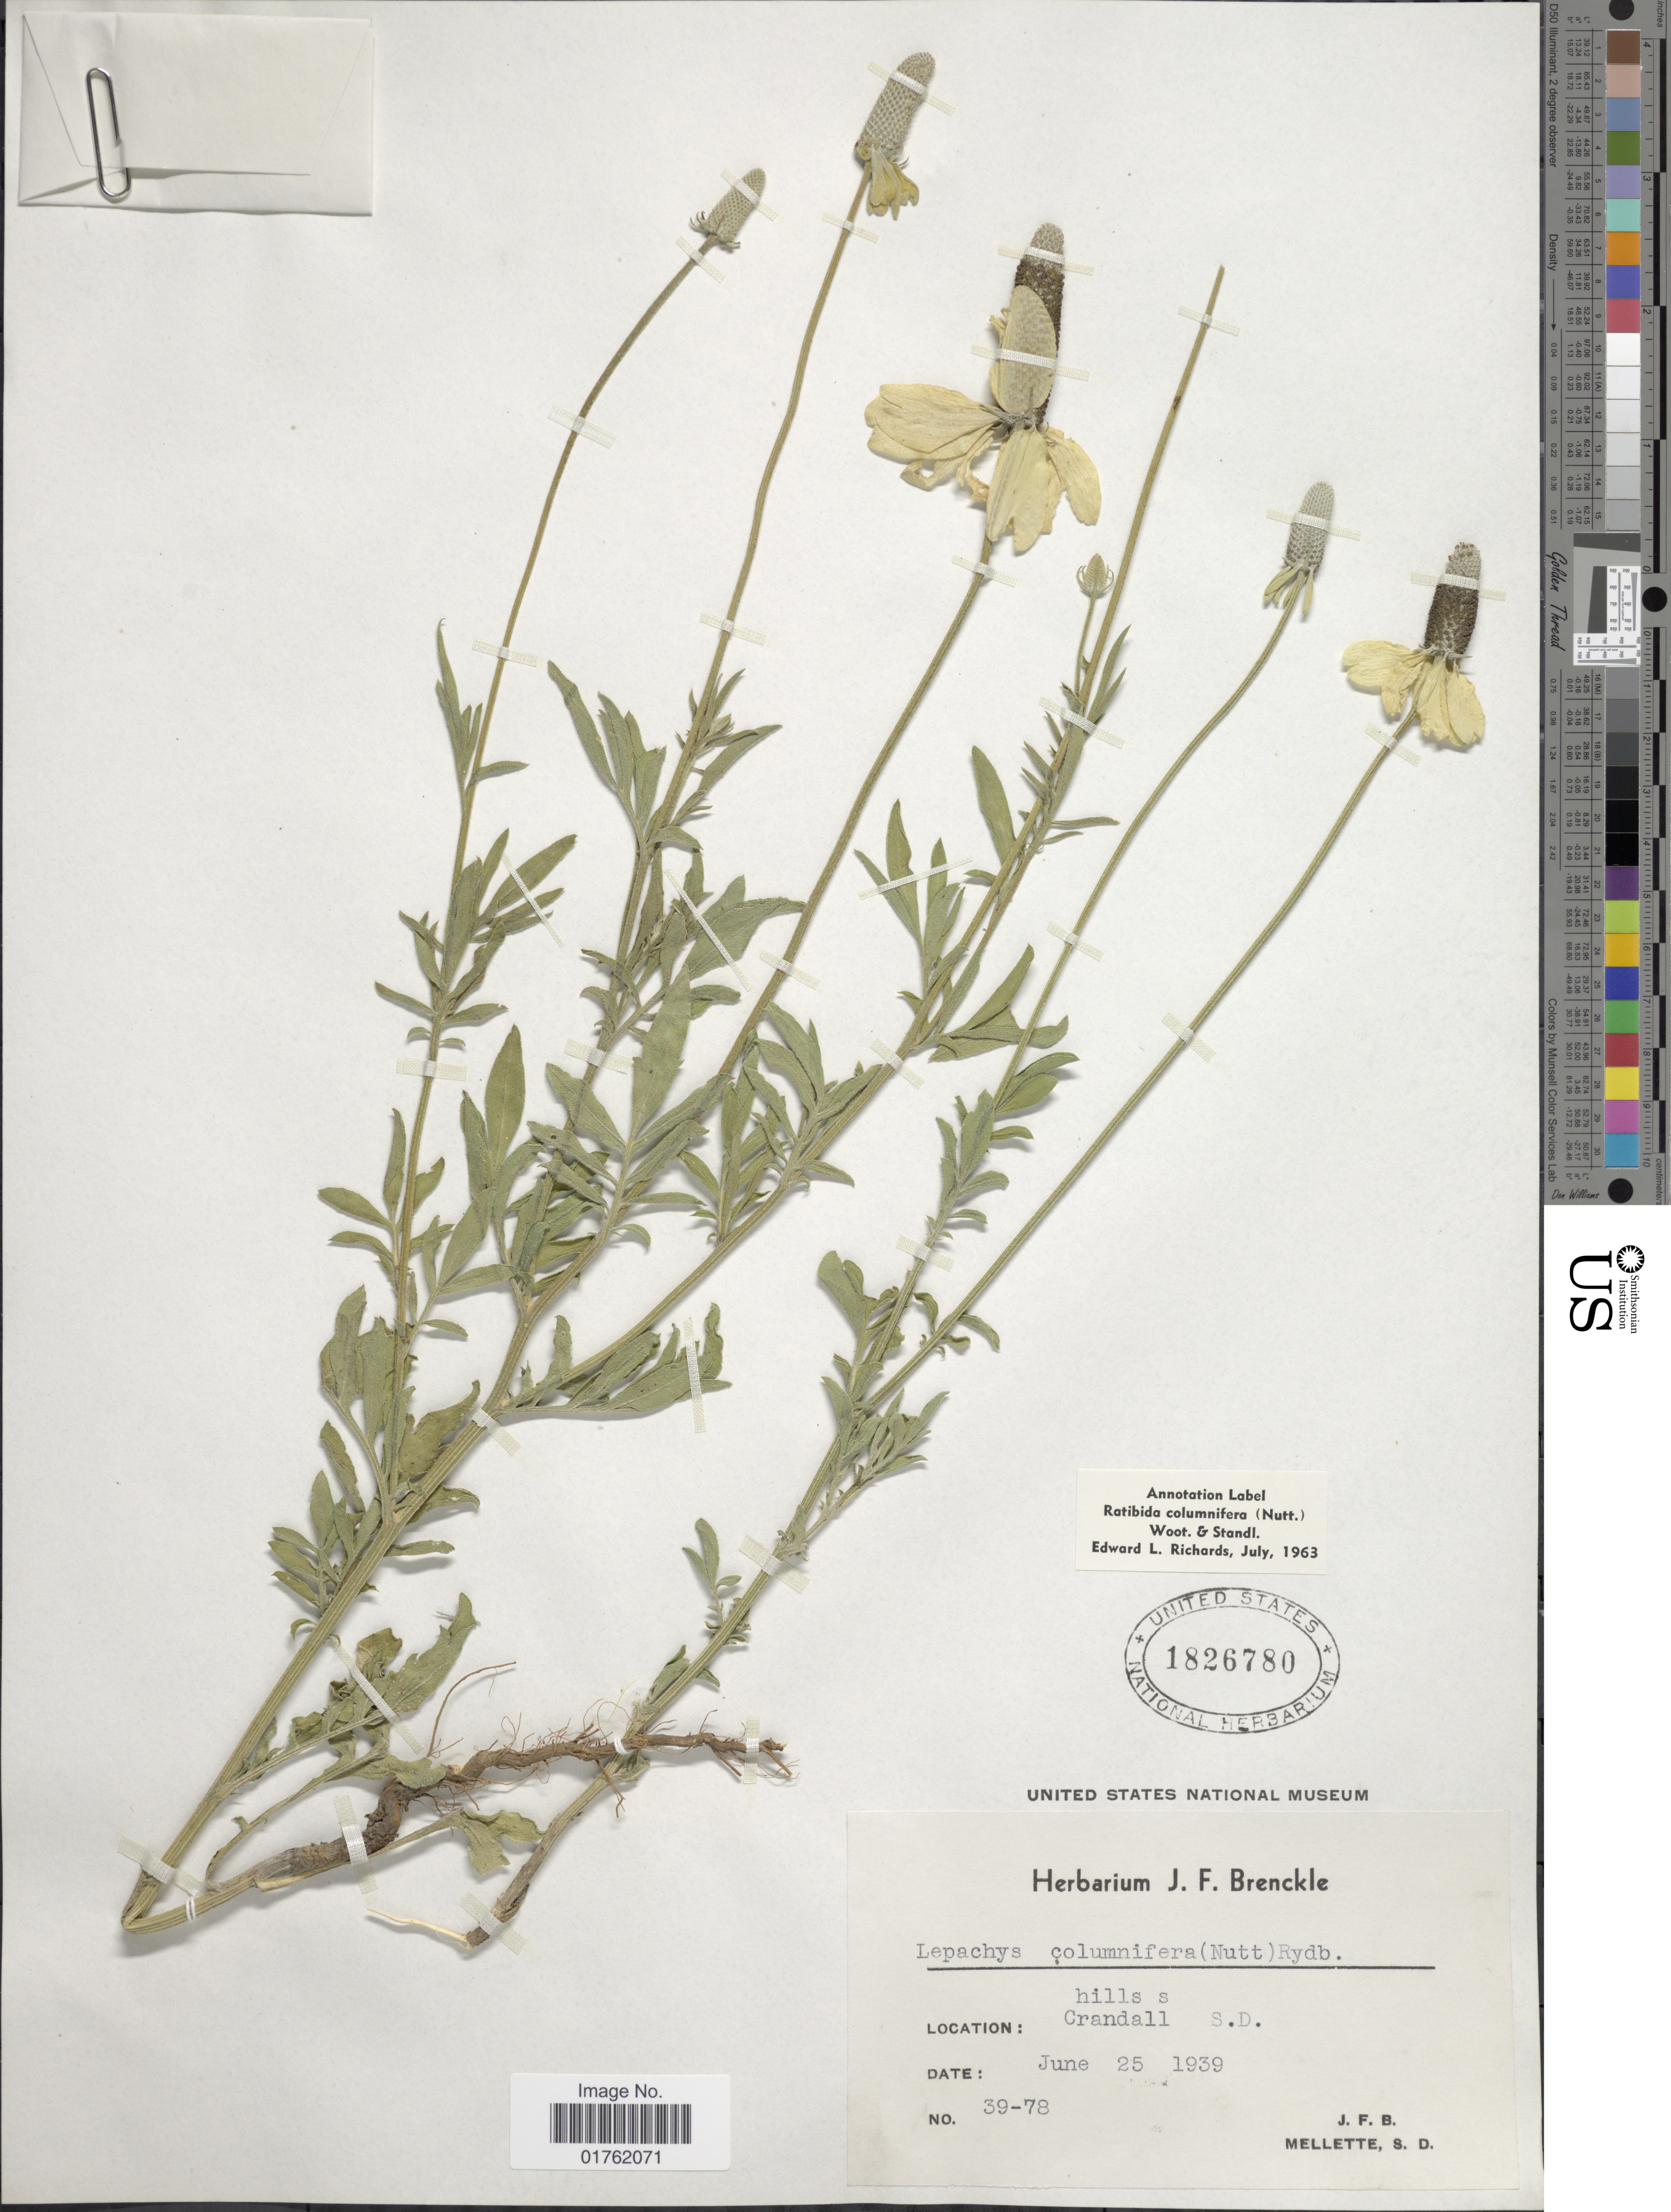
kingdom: Plantae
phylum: Tracheophyta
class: Magnoliopsida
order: Asterales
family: Asteraceae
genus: Ratibida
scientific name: Ratibida columnaris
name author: (Pursh) D. Don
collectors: J. Brenckle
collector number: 39-78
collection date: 1939-06-25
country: United States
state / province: South Dakota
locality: Hills s Crandall S.D.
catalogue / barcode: US 1826780